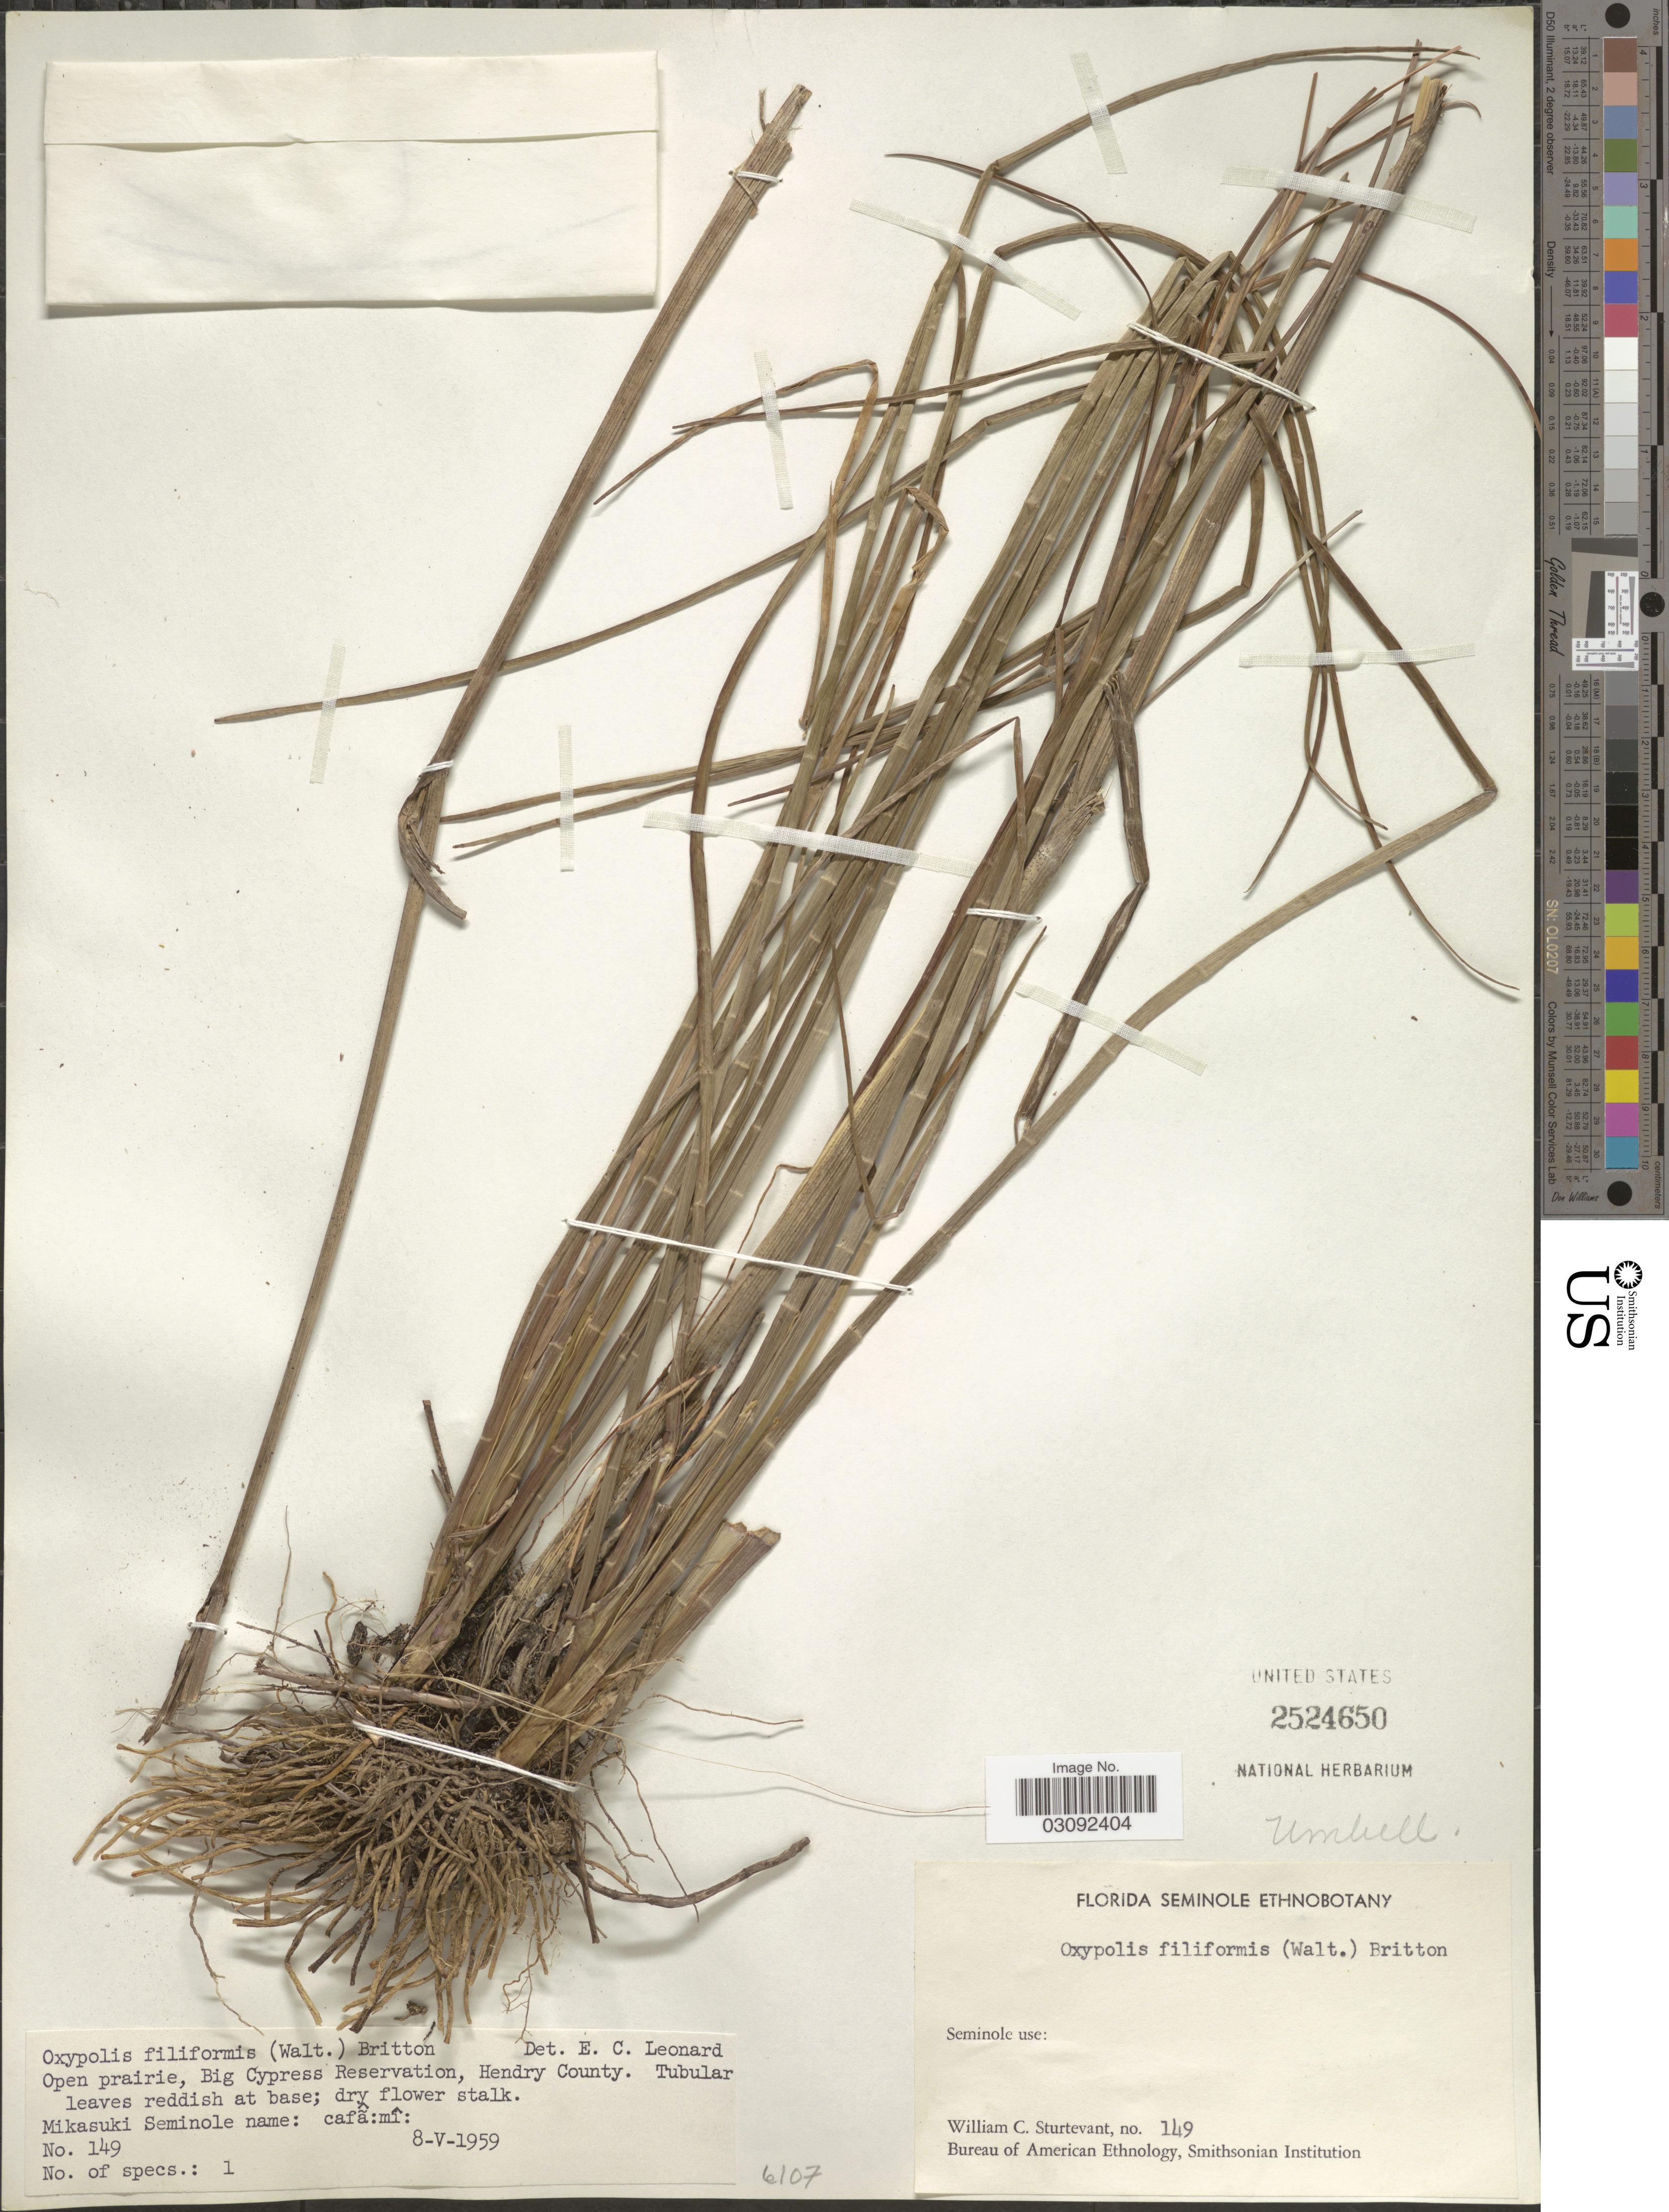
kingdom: Plantae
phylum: Tracheophyta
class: Magnoliopsida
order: Apiales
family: Apiaceae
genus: Oxypolis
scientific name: Oxypolis filiformis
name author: (Walter) Britton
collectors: W. Sturtevant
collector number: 149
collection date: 1959-05-08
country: United States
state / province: Florida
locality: Open prairie, Big Cypress Reservation, Hendry County.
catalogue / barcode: US 2524650